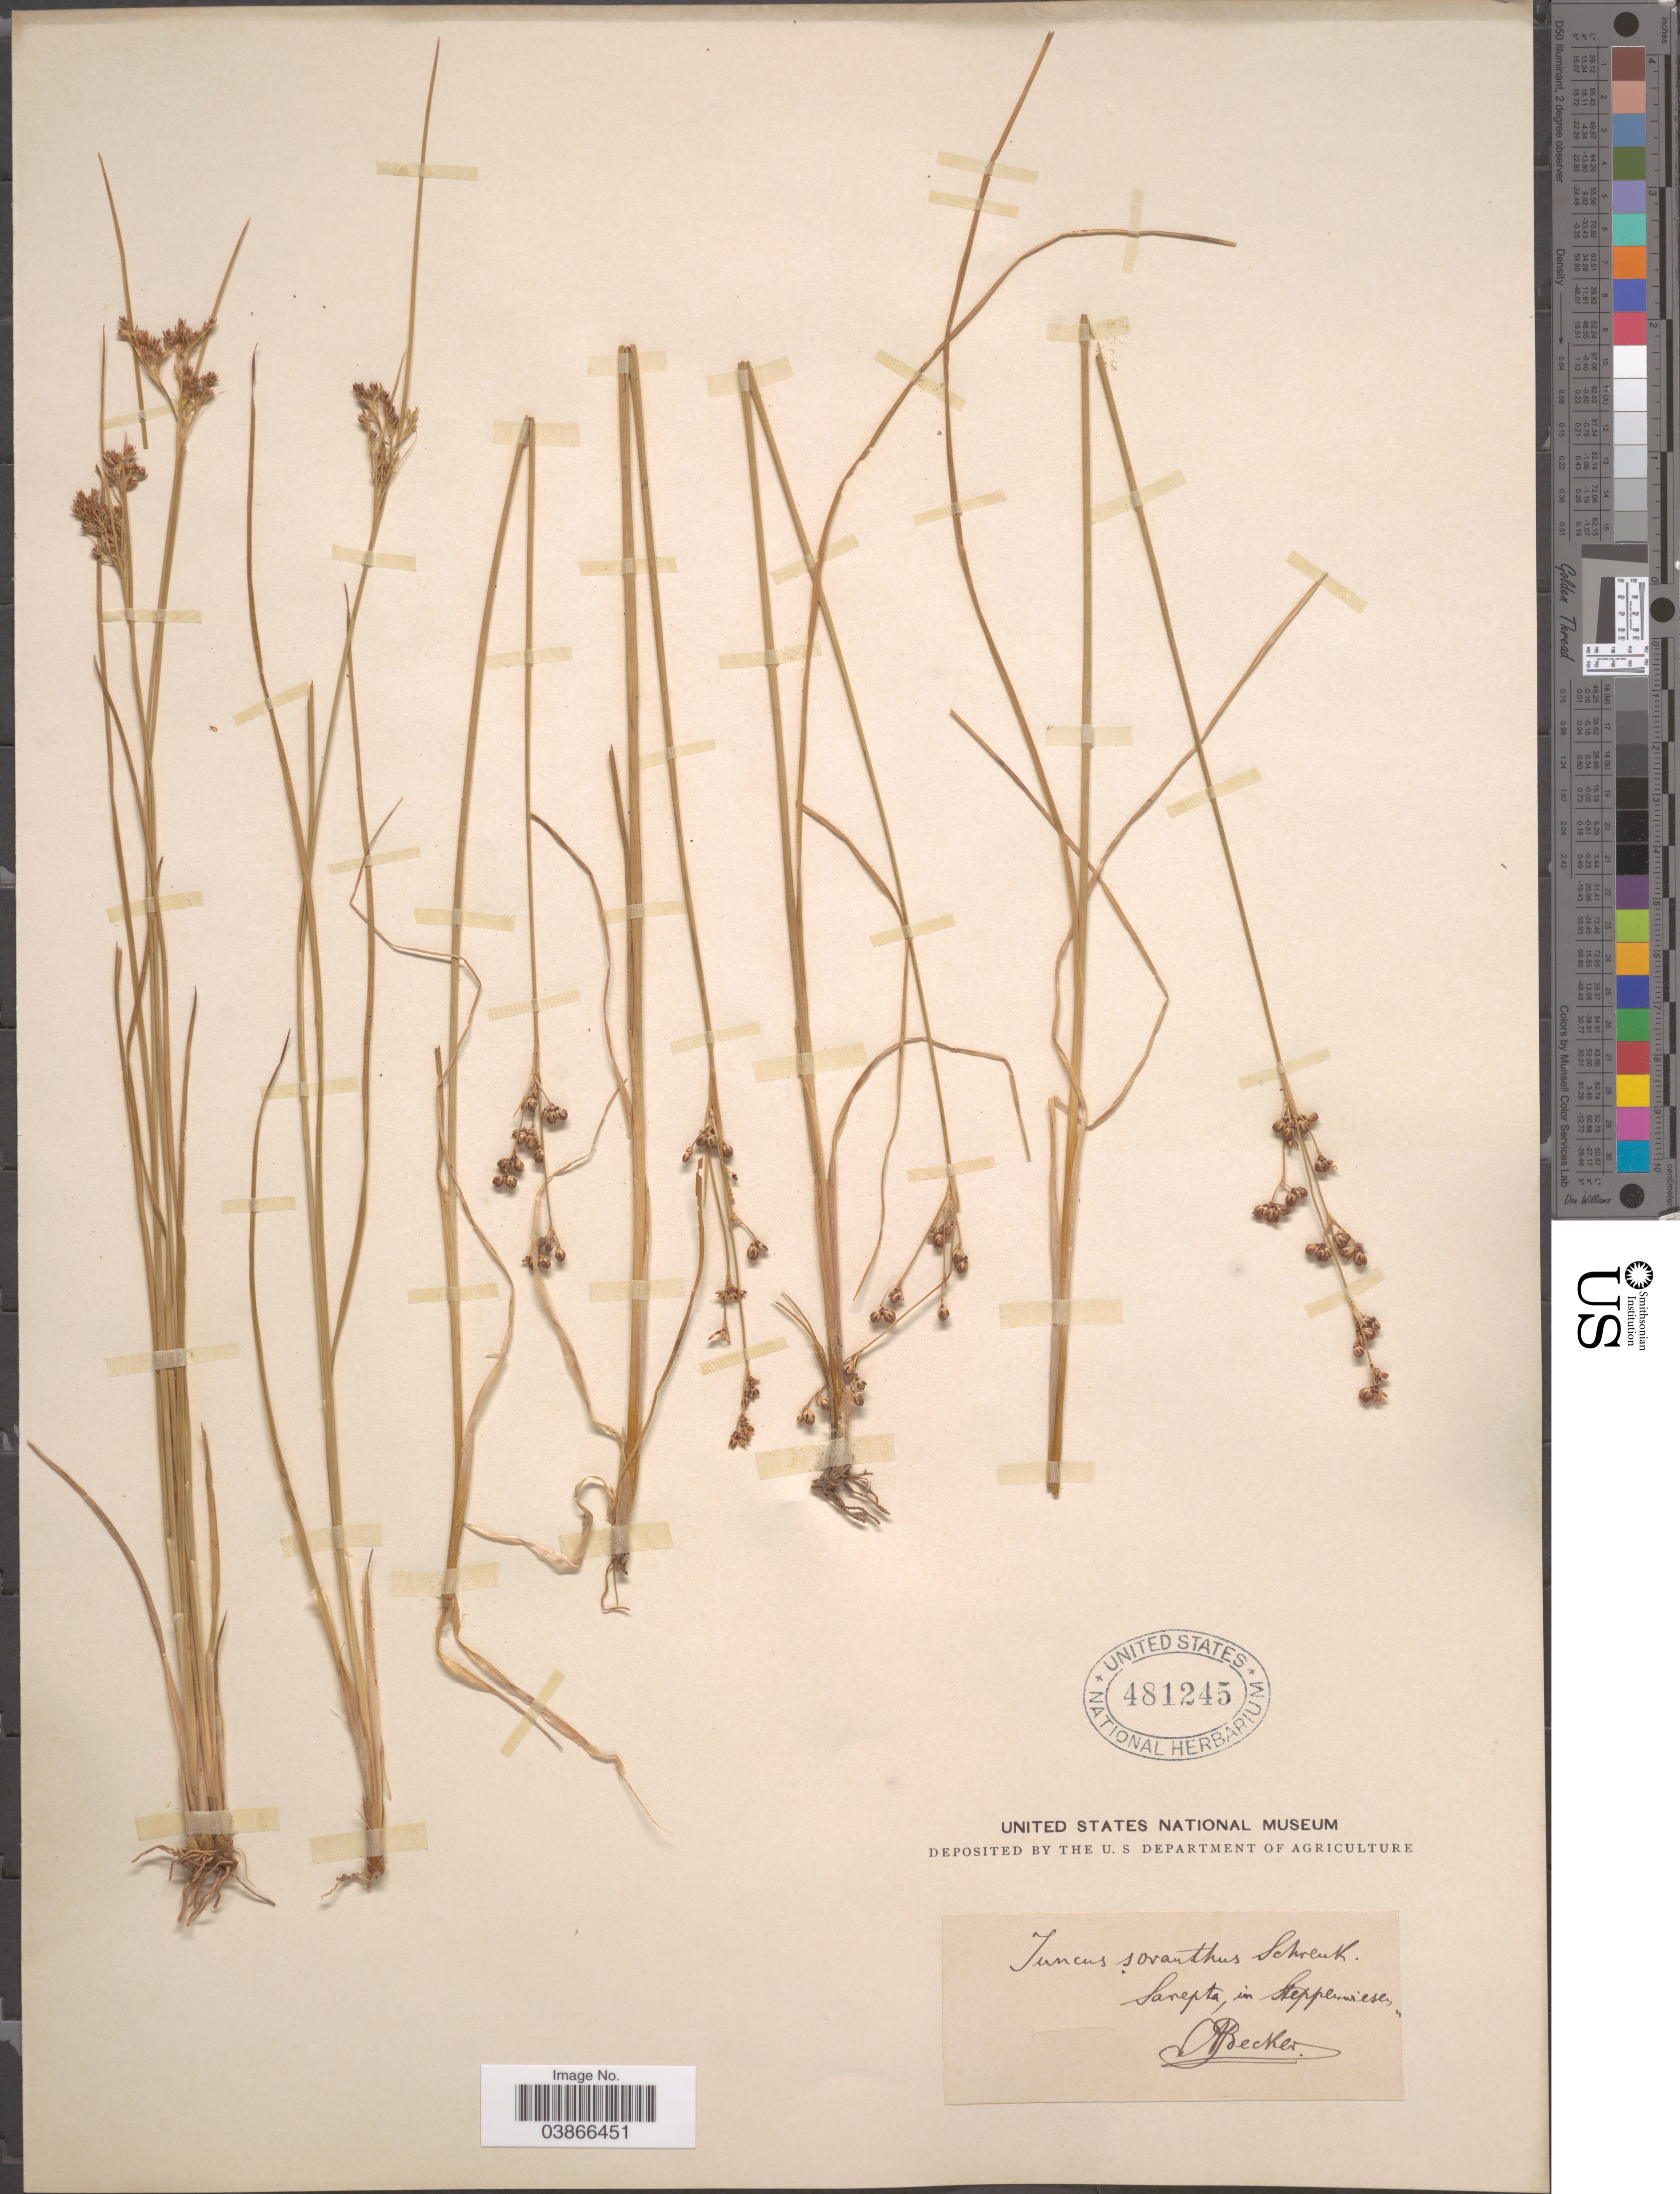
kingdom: Plantae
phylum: Tracheophyta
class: Liliopsida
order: Poales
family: Juncaceae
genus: Juncus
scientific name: Juncus soranthus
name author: Schrenk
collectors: A. Becker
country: Russian Federation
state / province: Volgograd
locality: Sarepta.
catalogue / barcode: US 481245